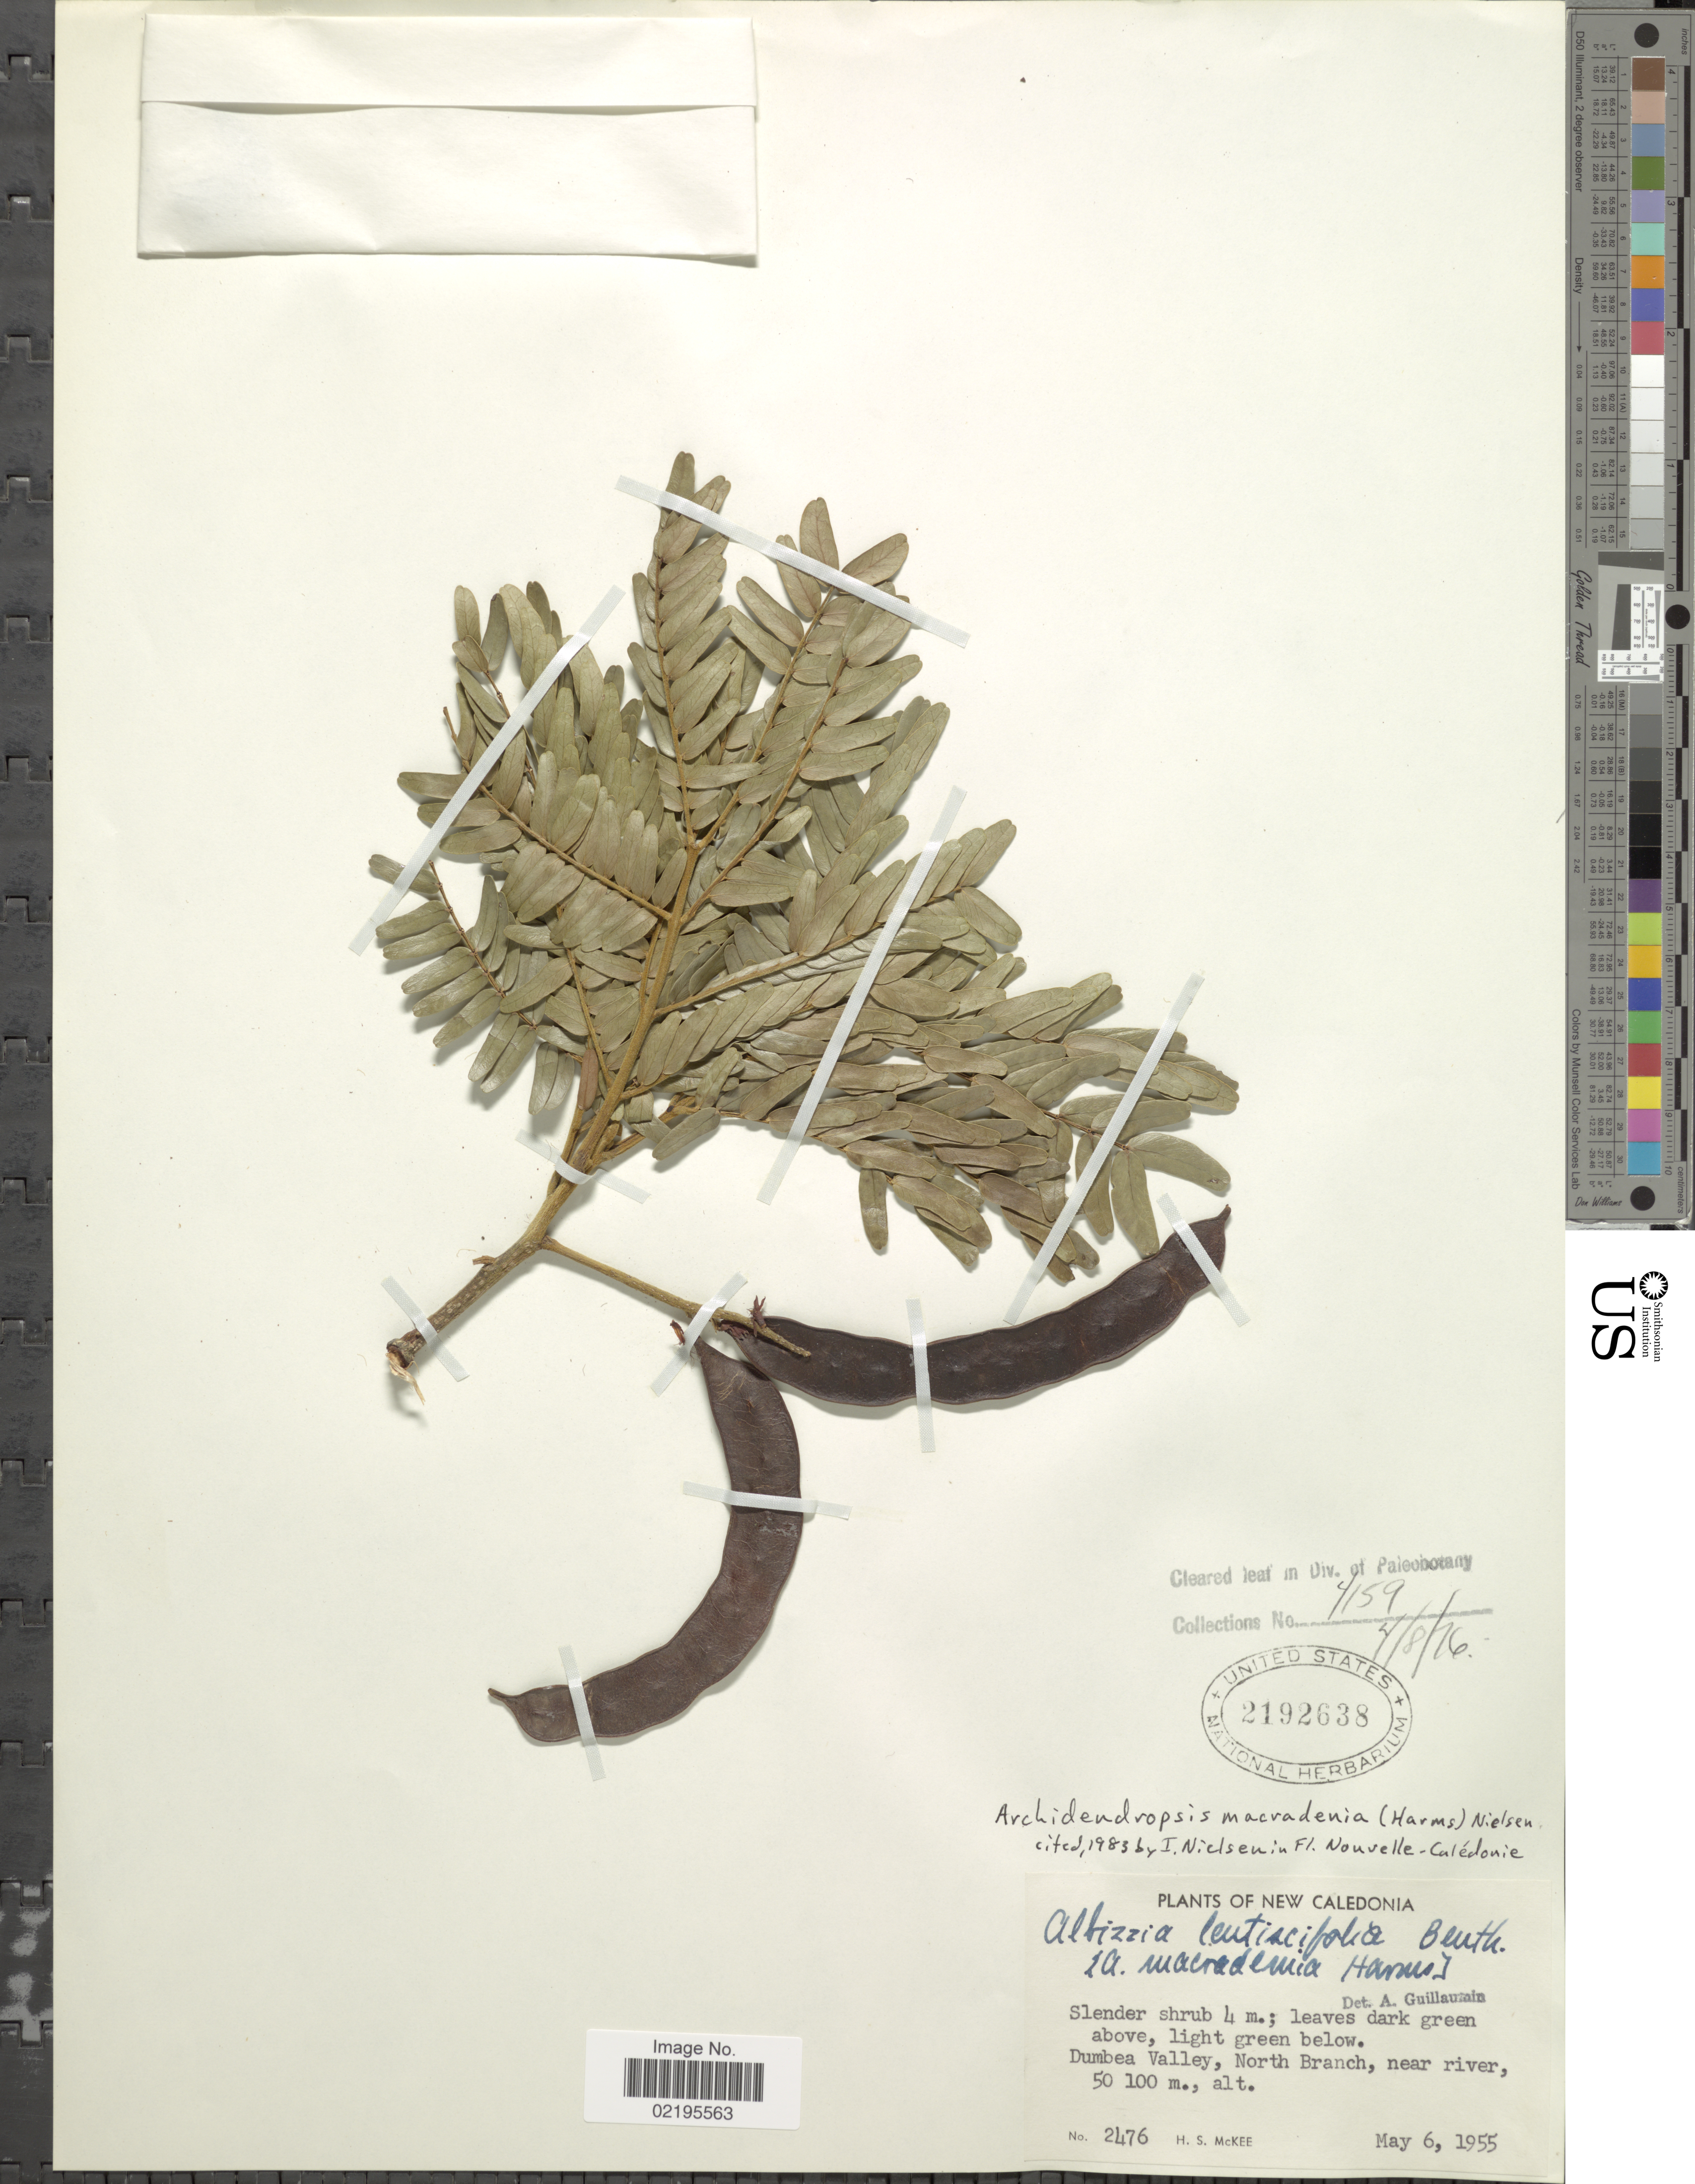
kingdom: Plantae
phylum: Tracheophyta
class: Magnoliopsida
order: Fabales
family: Fabaceae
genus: Archidendropsis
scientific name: Archidendropsis macradenia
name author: (Harms) I.C. Nielsen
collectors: H. S. McKee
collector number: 2476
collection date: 1955-05-06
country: New Caledonia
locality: Dumbea Valley, North Branch, near river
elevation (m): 50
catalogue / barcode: US 2192638